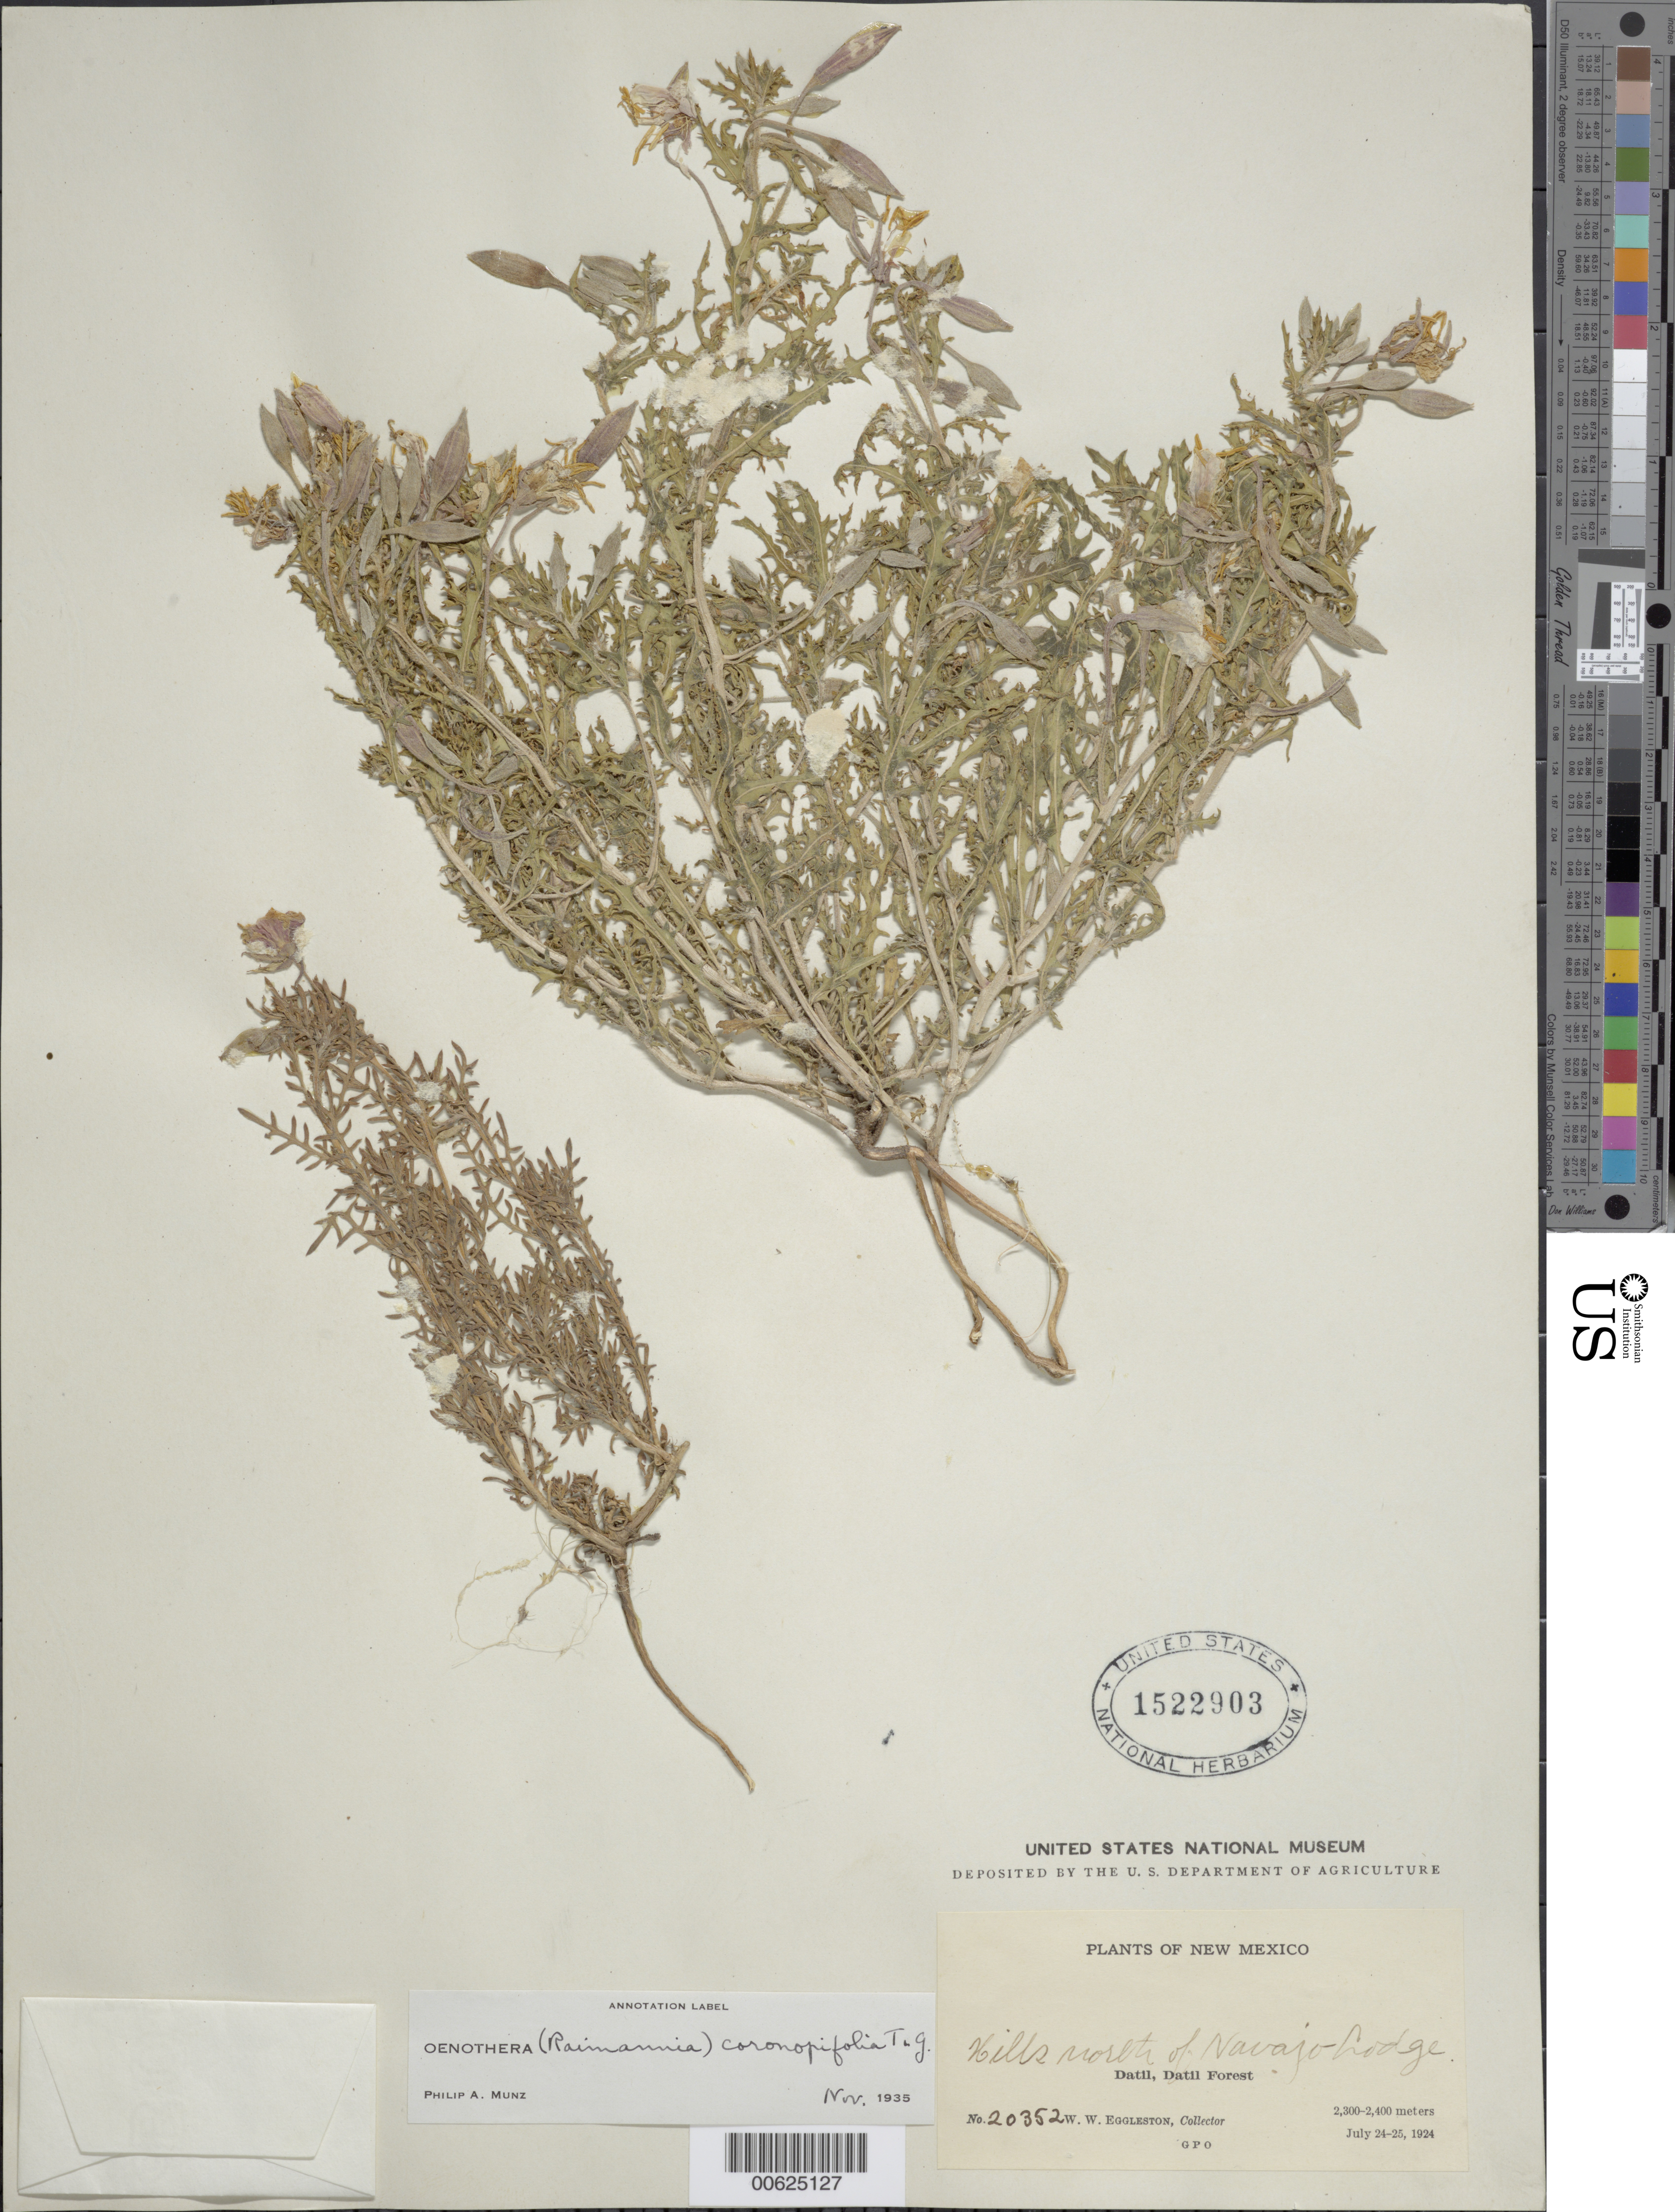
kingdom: Plantae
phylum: Tracheophyta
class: Magnoliopsida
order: Myrtales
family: Onagraceae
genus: Oenothera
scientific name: Oenothera coronopifolia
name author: Torr. & A. Gray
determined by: Munz, Philip A.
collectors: W. W. Eggleston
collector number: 20352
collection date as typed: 24 Jul 1924 to 25 Jul 1924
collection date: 1924-07-24/1924-07-25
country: United States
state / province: New Mexico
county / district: Catron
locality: Near Luna, Datil Forest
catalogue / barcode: US 1522903